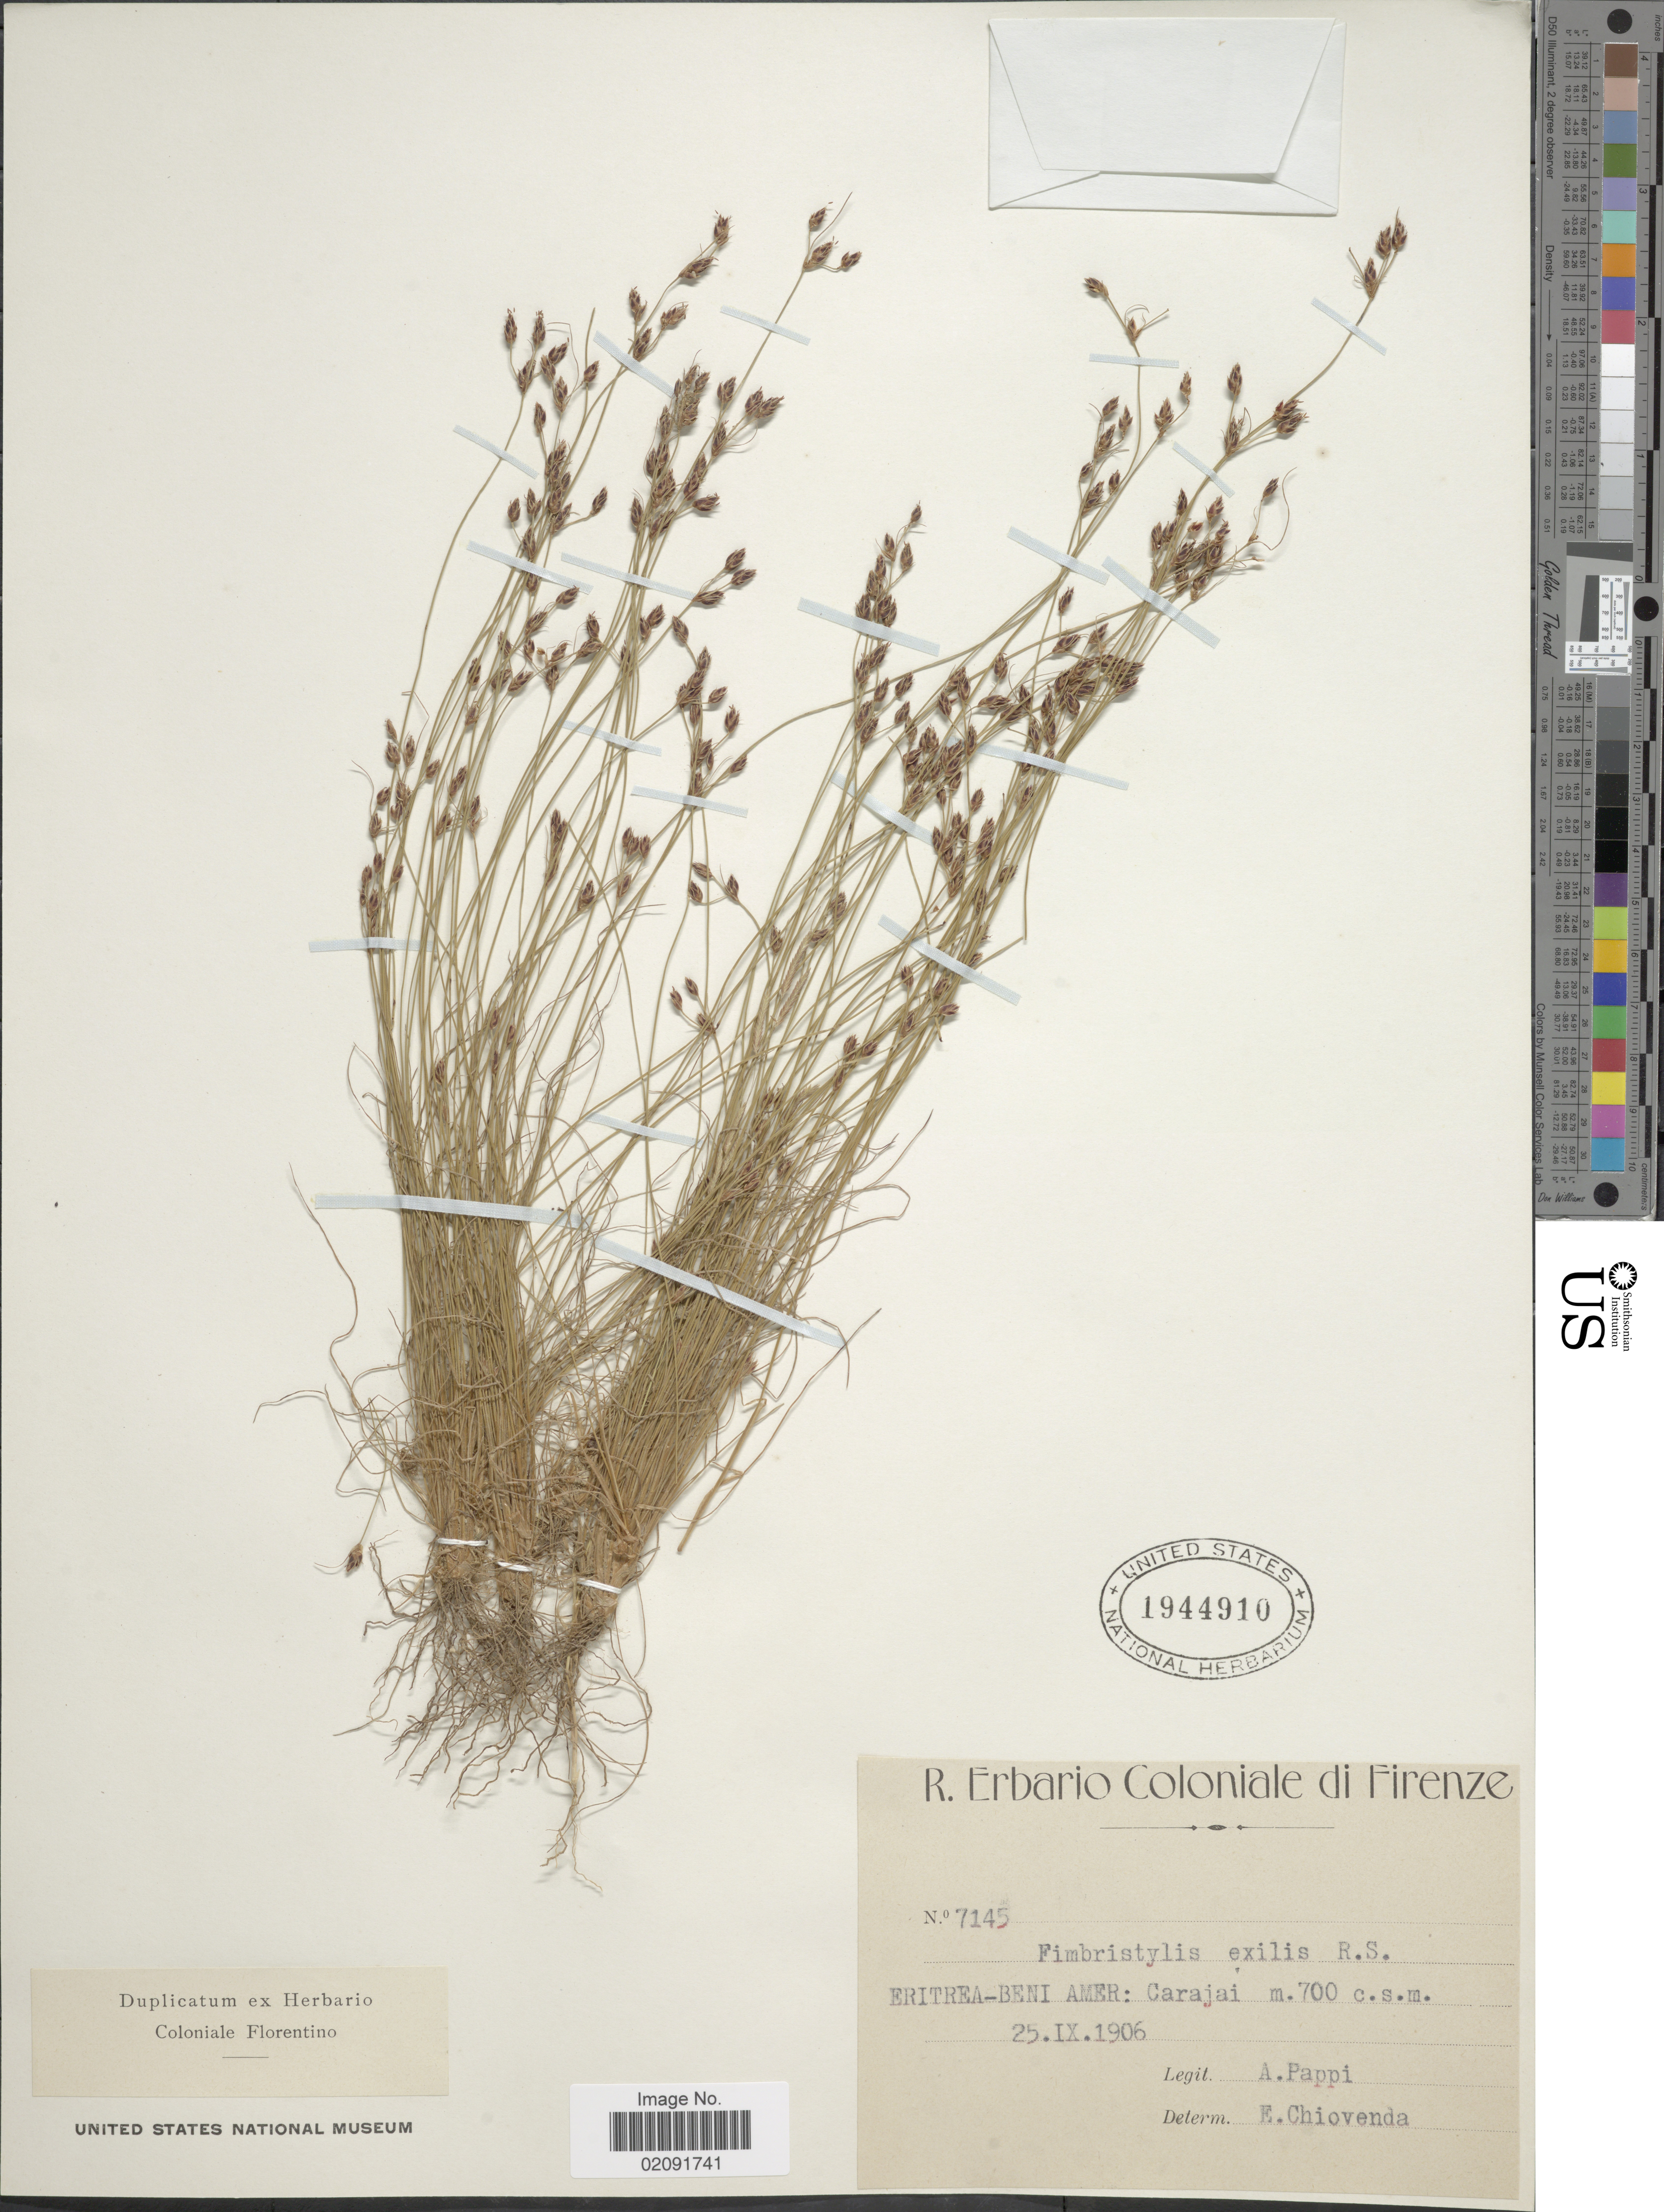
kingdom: Plantae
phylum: Tracheophyta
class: Liliopsida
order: Poales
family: Cyperaceae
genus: Bulbostylis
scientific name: Bulbostylis hispidula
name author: (Vahl) R.W. Haines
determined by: Goetghebeur, P.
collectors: A. Pappi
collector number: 7145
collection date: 1906-09-25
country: Eritrea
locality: Beni Amer: Carajai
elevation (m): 700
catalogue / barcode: US 1944910